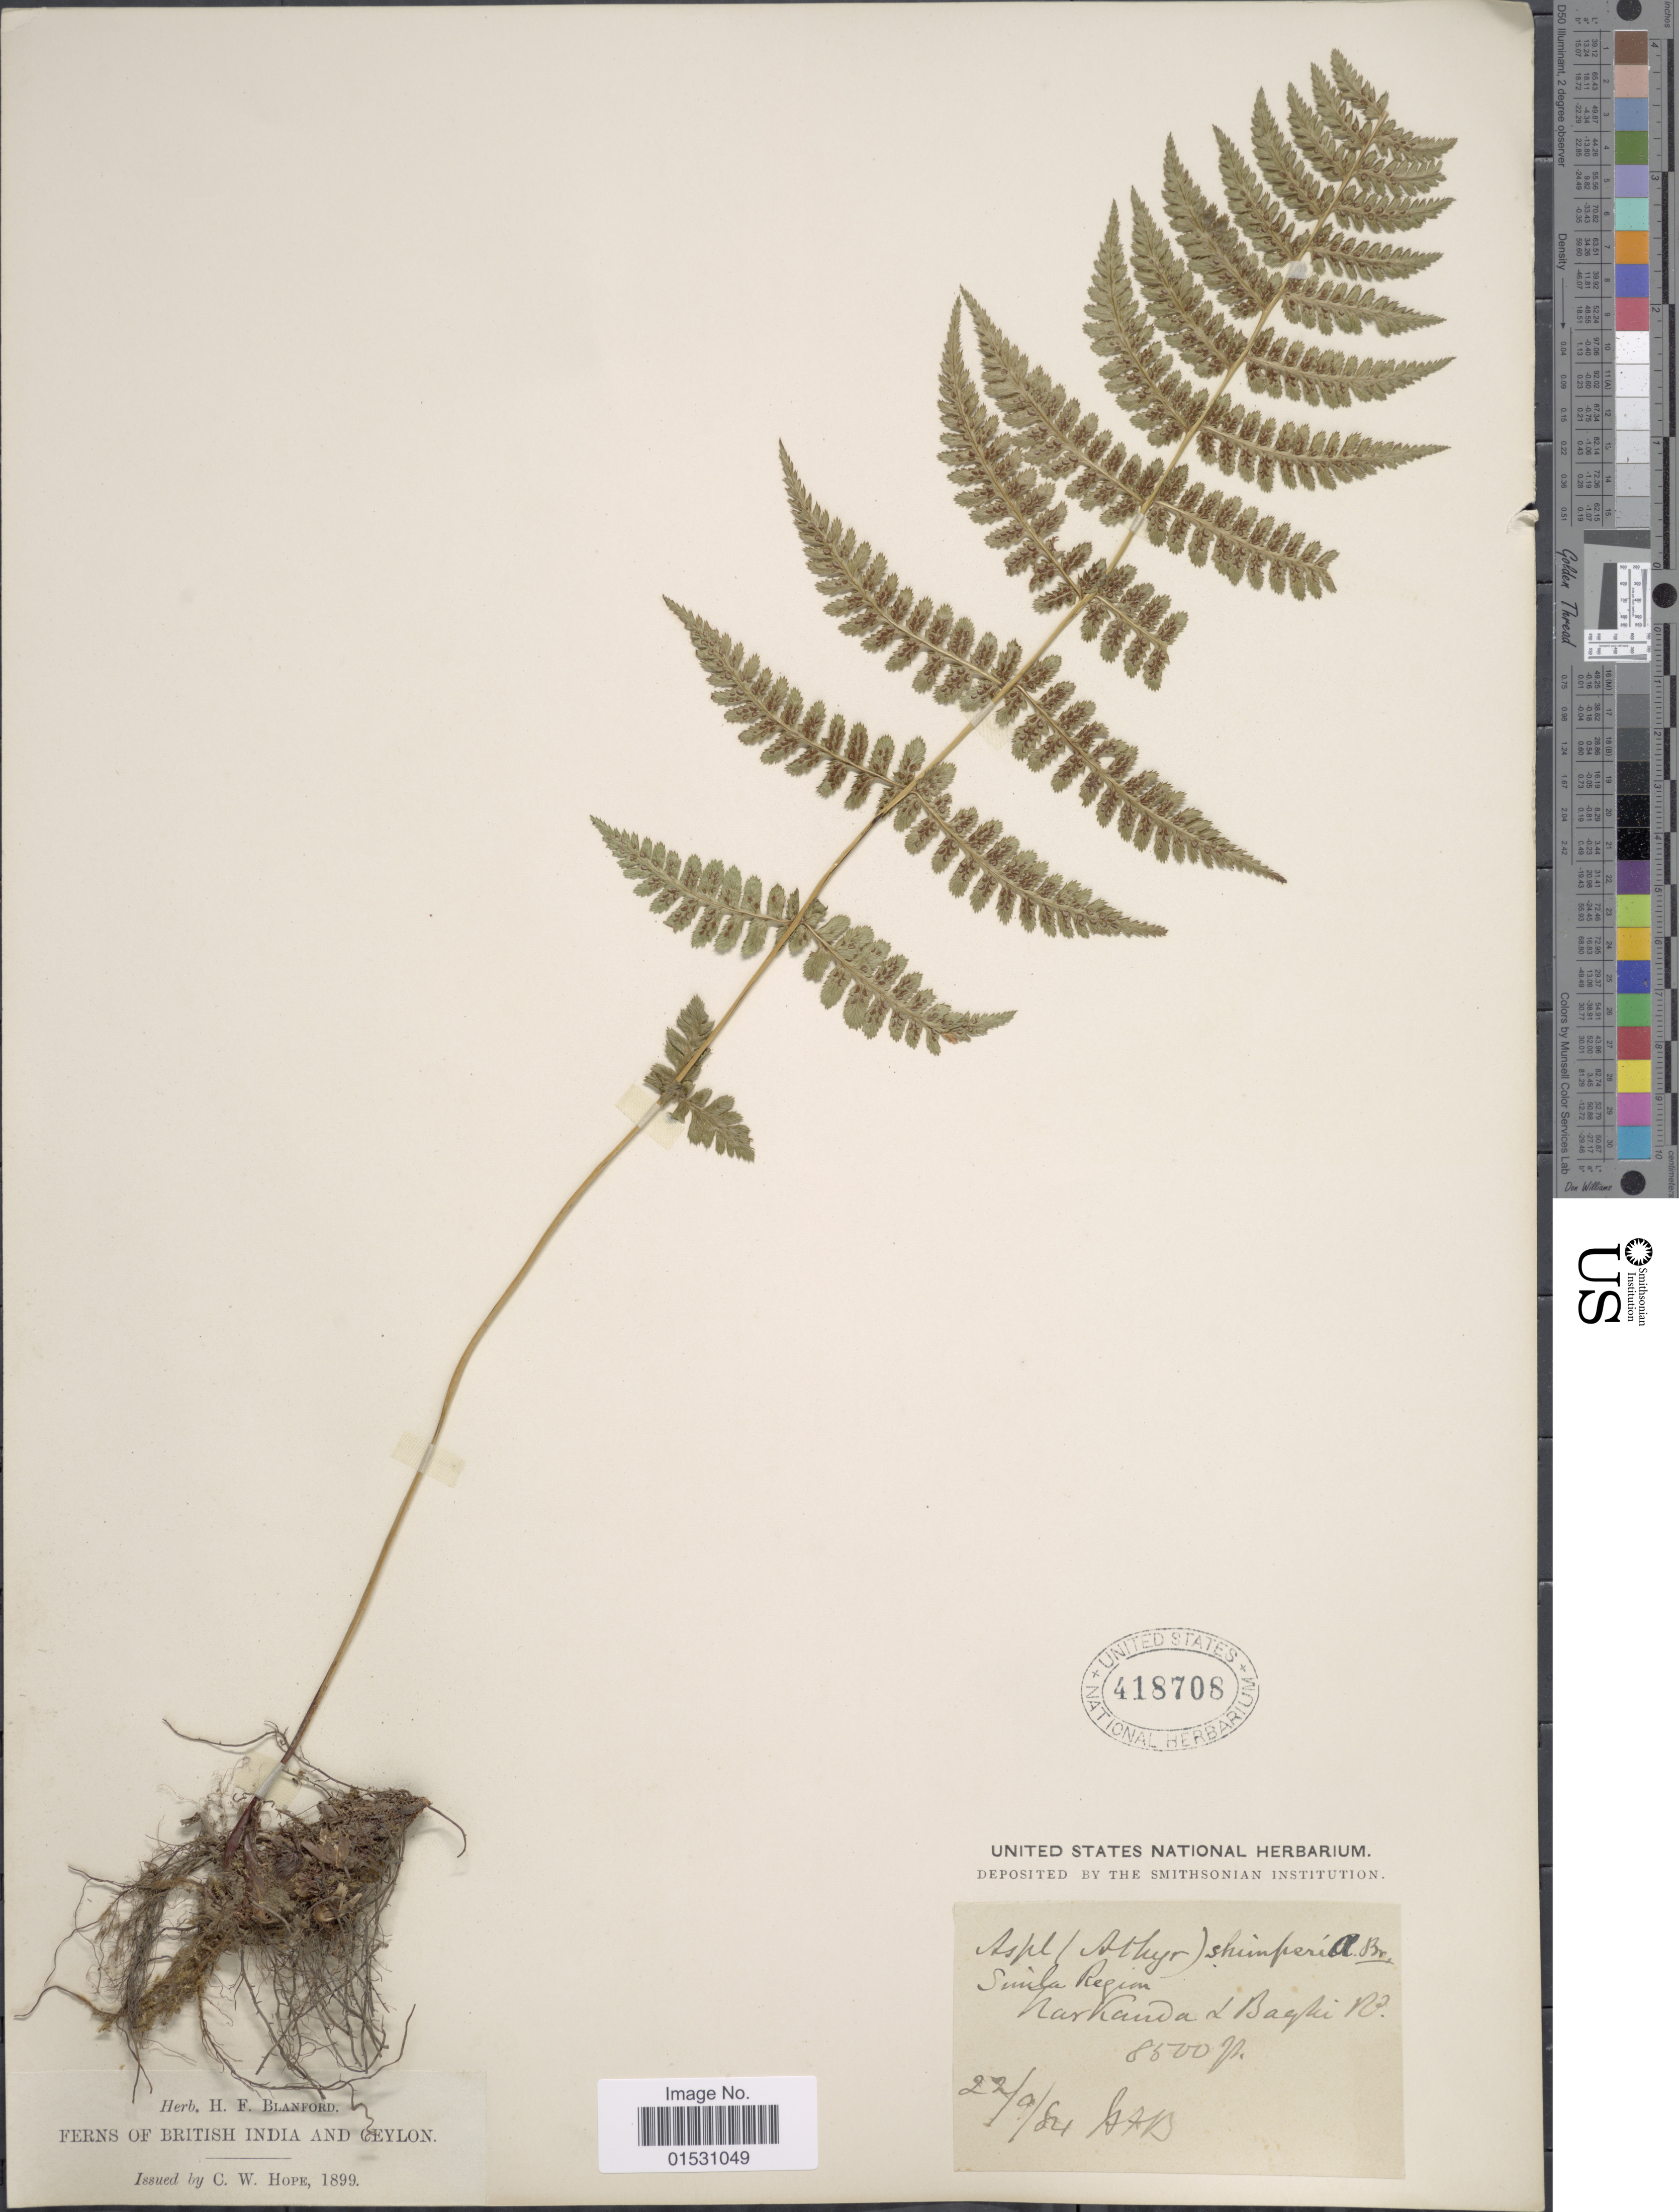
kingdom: Plantae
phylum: Tracheophyta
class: Polypodiopsida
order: Polypodiales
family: Athyriaceae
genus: Athyrium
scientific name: Athyrium schimperi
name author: Mougeot ex Fée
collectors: H. Blanford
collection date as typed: Transcribed d/m/y: 22/9/84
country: India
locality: British India and Ceylon. Simla Region. Narkanda & Baghi Rd.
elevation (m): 2591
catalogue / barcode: US 418708